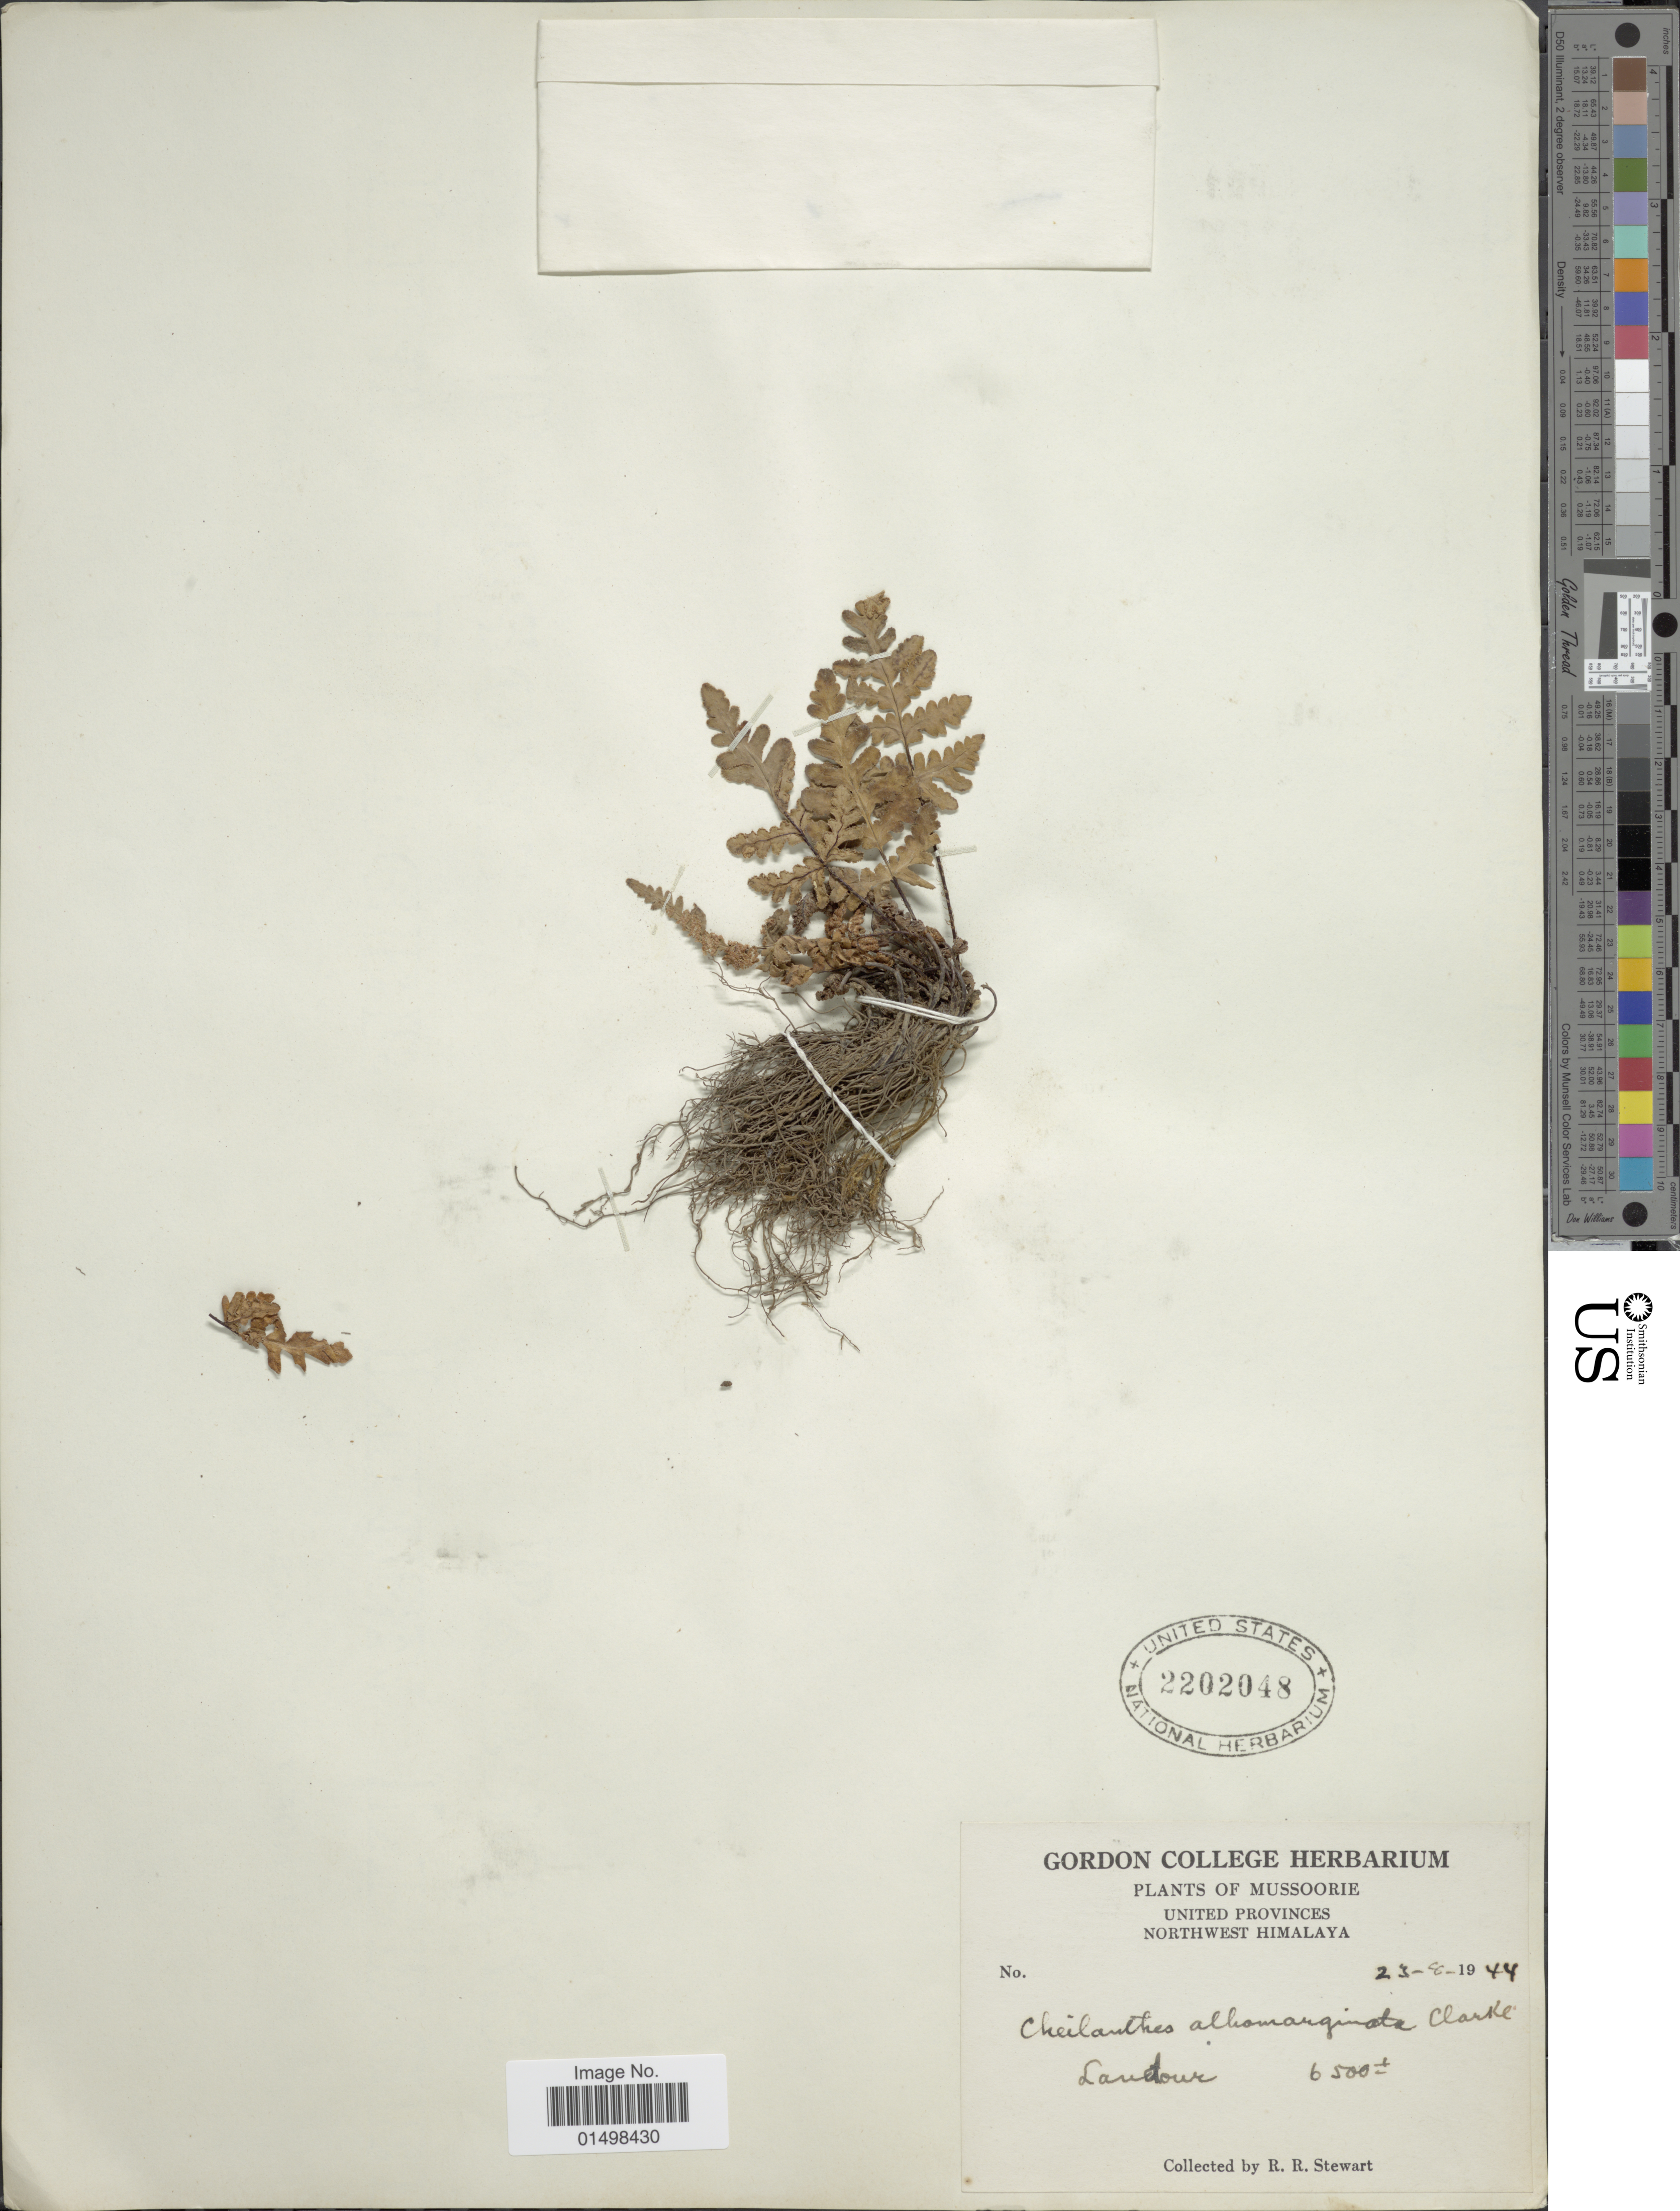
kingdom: Plantae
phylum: Tracheophyta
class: Polypodiopsida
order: Polypodiales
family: Pteridaceae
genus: Aleuritopteris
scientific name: Aleuritopteris albomarginata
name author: (C.B. Clarke) Ching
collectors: R. R. Stewart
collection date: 1944-08-23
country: India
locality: Plants of Mussoorie, United Provinces, Northwest Himalayas, Landour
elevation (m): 1981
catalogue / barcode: US 2202048